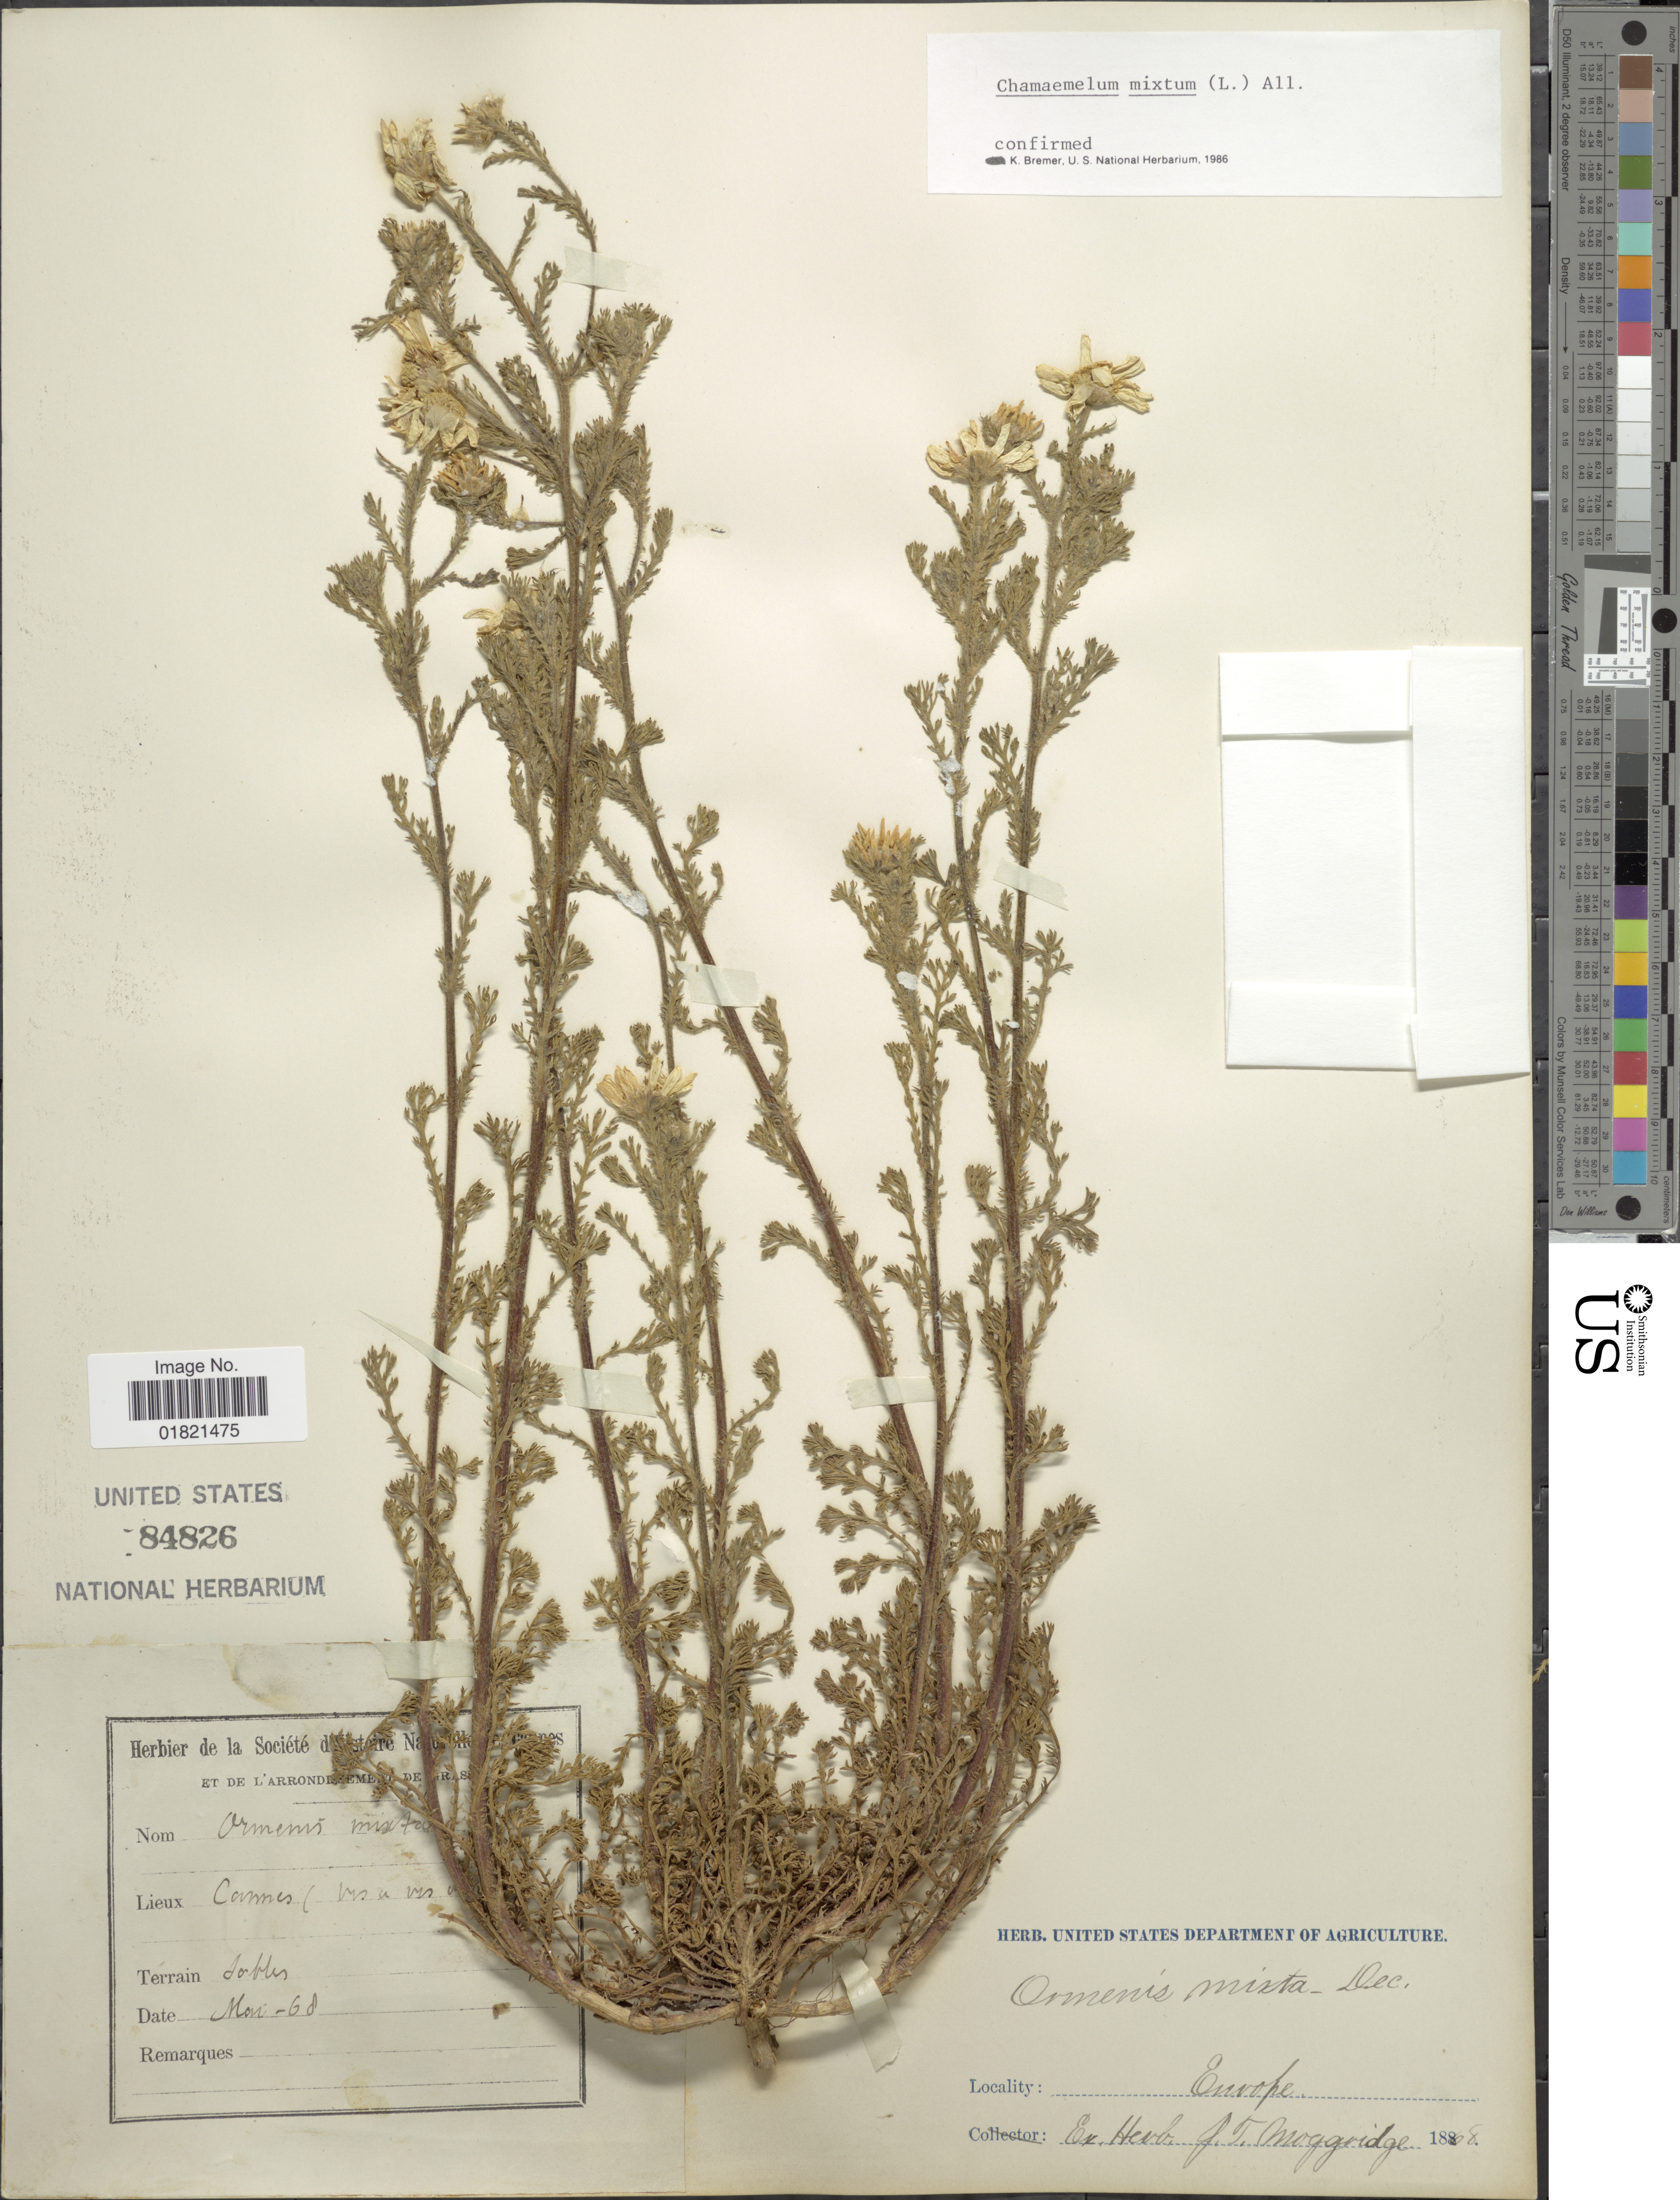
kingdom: Plantae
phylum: Tracheophyta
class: Magnoliopsida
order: Asterales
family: Asteraceae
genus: Chamaemelum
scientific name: Chamaemelum mixtum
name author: L.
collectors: ex herb. J.T. Moggridge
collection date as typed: Transcribed d/m/y: //68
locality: Tobles [interpreted]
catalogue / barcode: US 84826